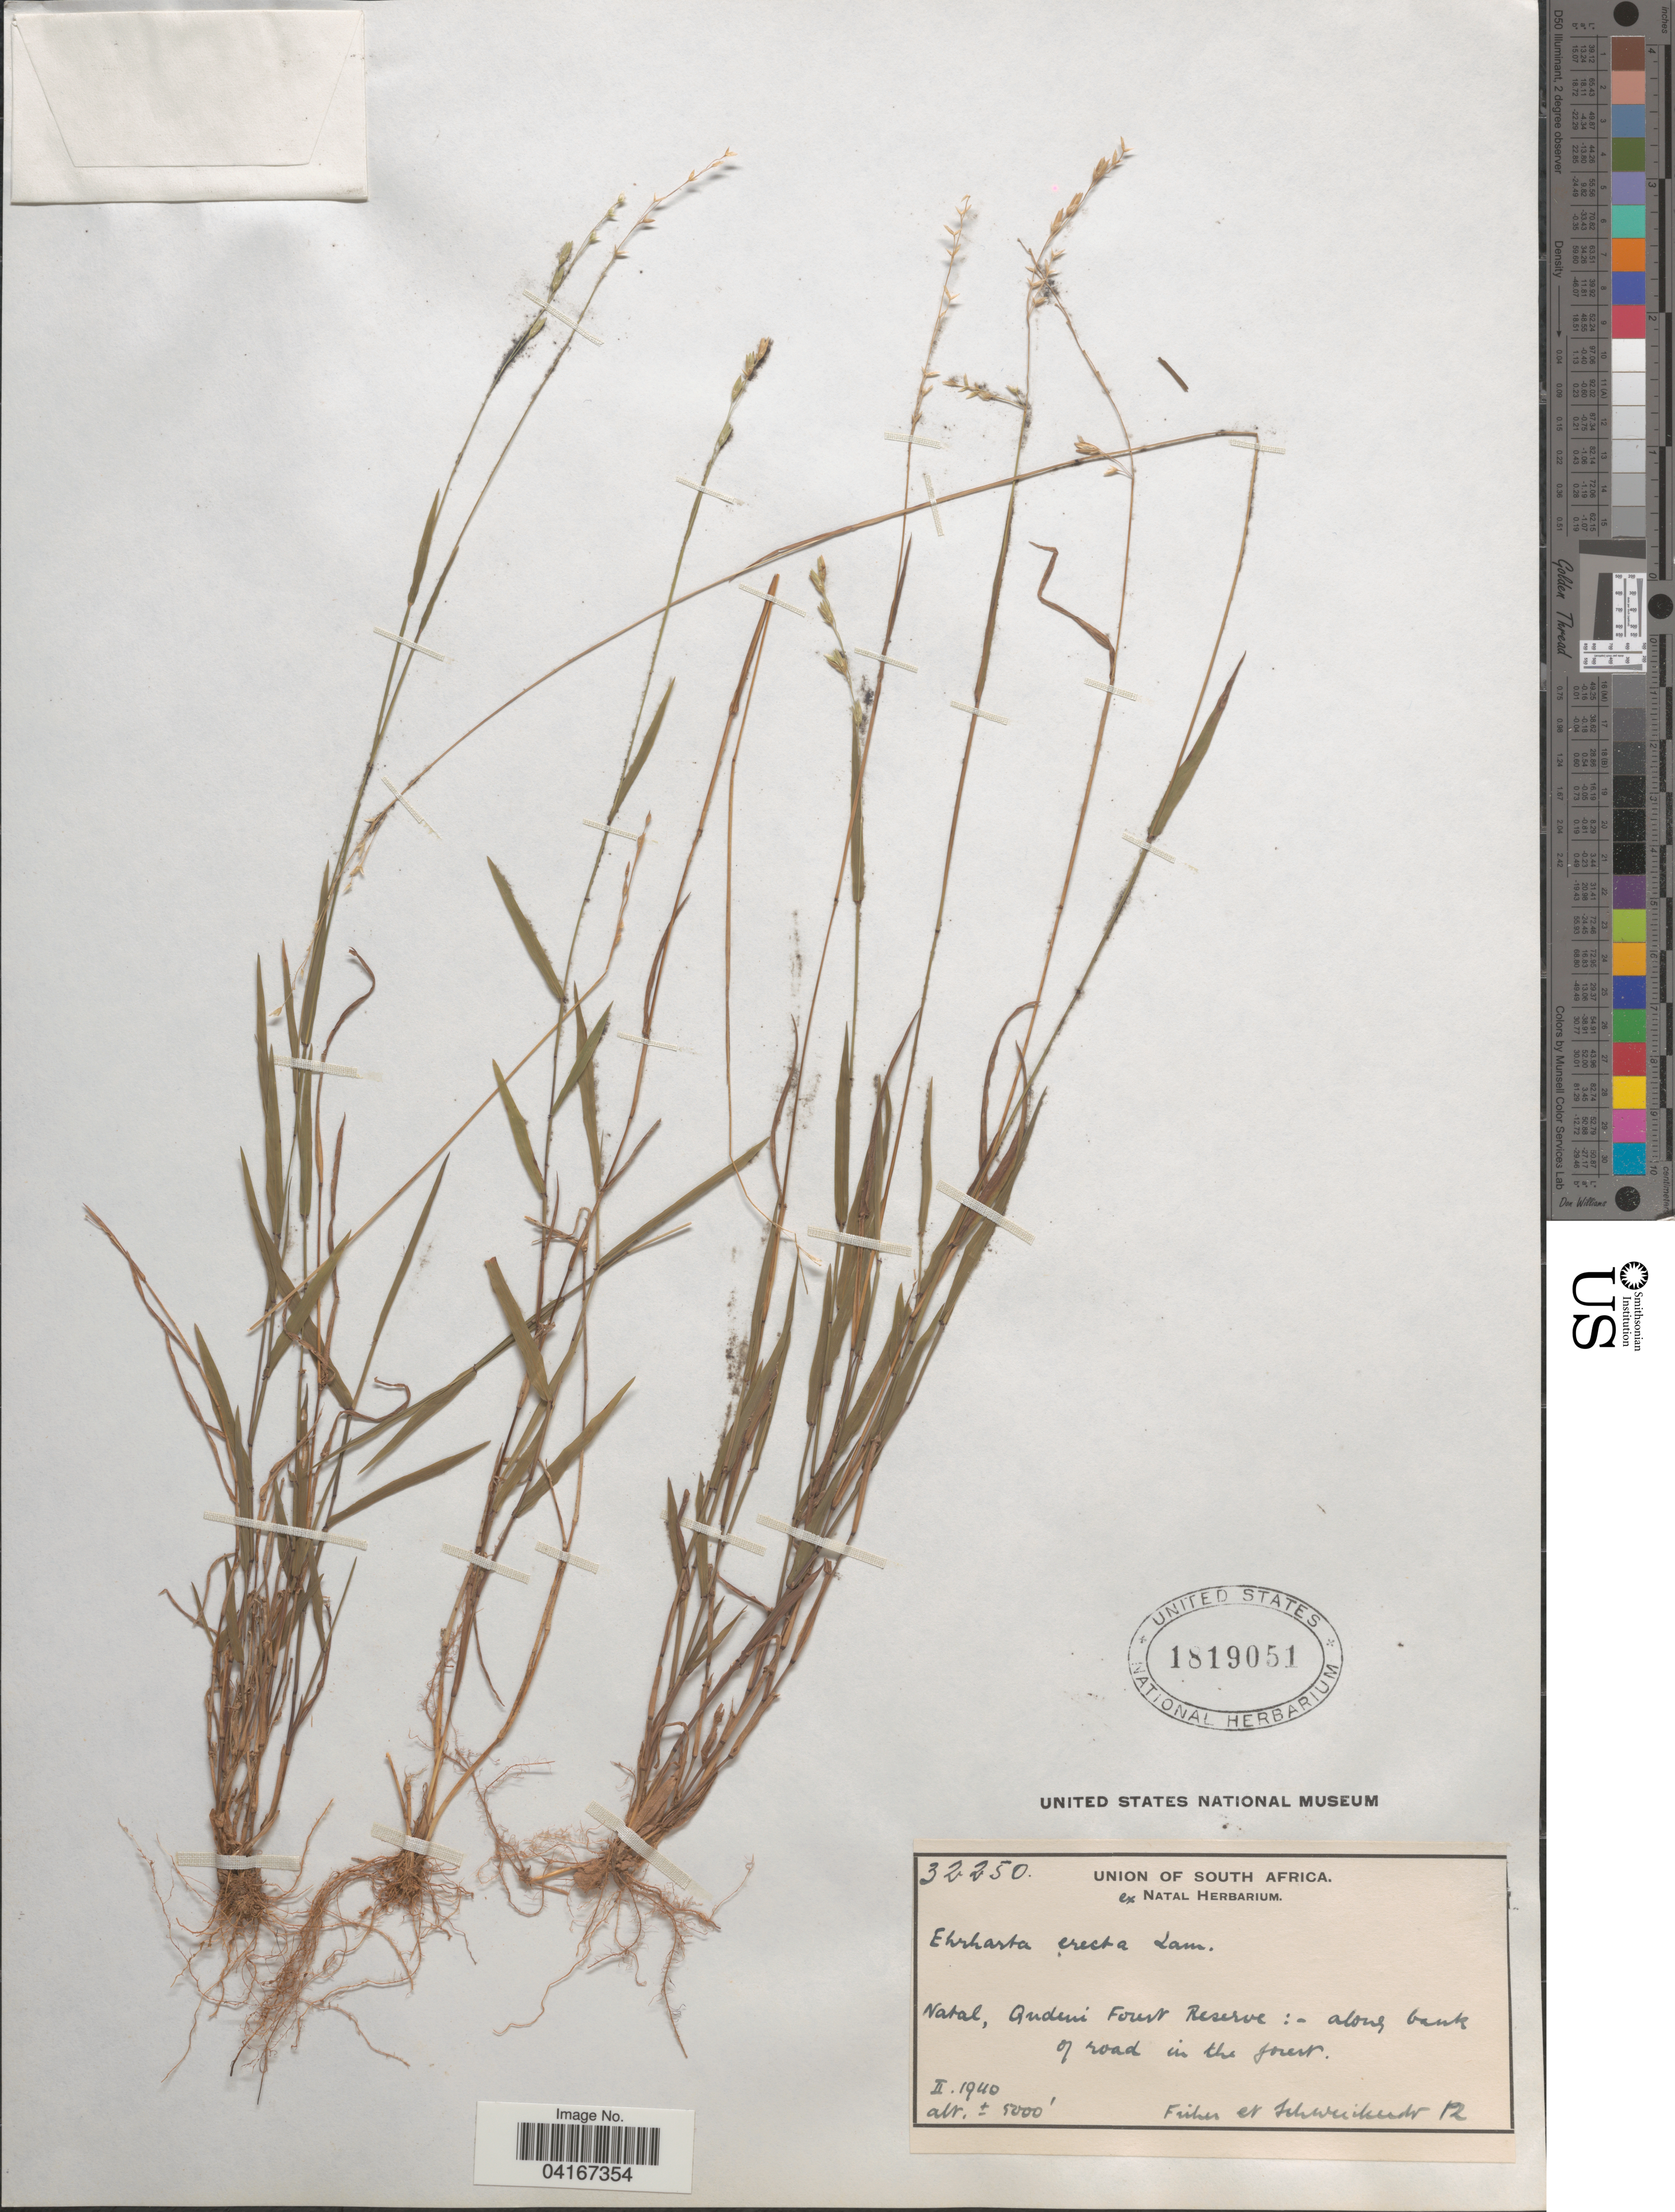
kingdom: Plantae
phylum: Tracheophyta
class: Liliopsida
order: Poales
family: Poaceae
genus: Ehrharta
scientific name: Ehrharta erecta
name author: Lam.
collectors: -- Fisher & -. Schweickerdt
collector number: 12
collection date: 1940-02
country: South Africa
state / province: KwaZulu-Natal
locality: Union of South Africa. Natal, Qudeni Forest Reserve.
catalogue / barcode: US 1819051